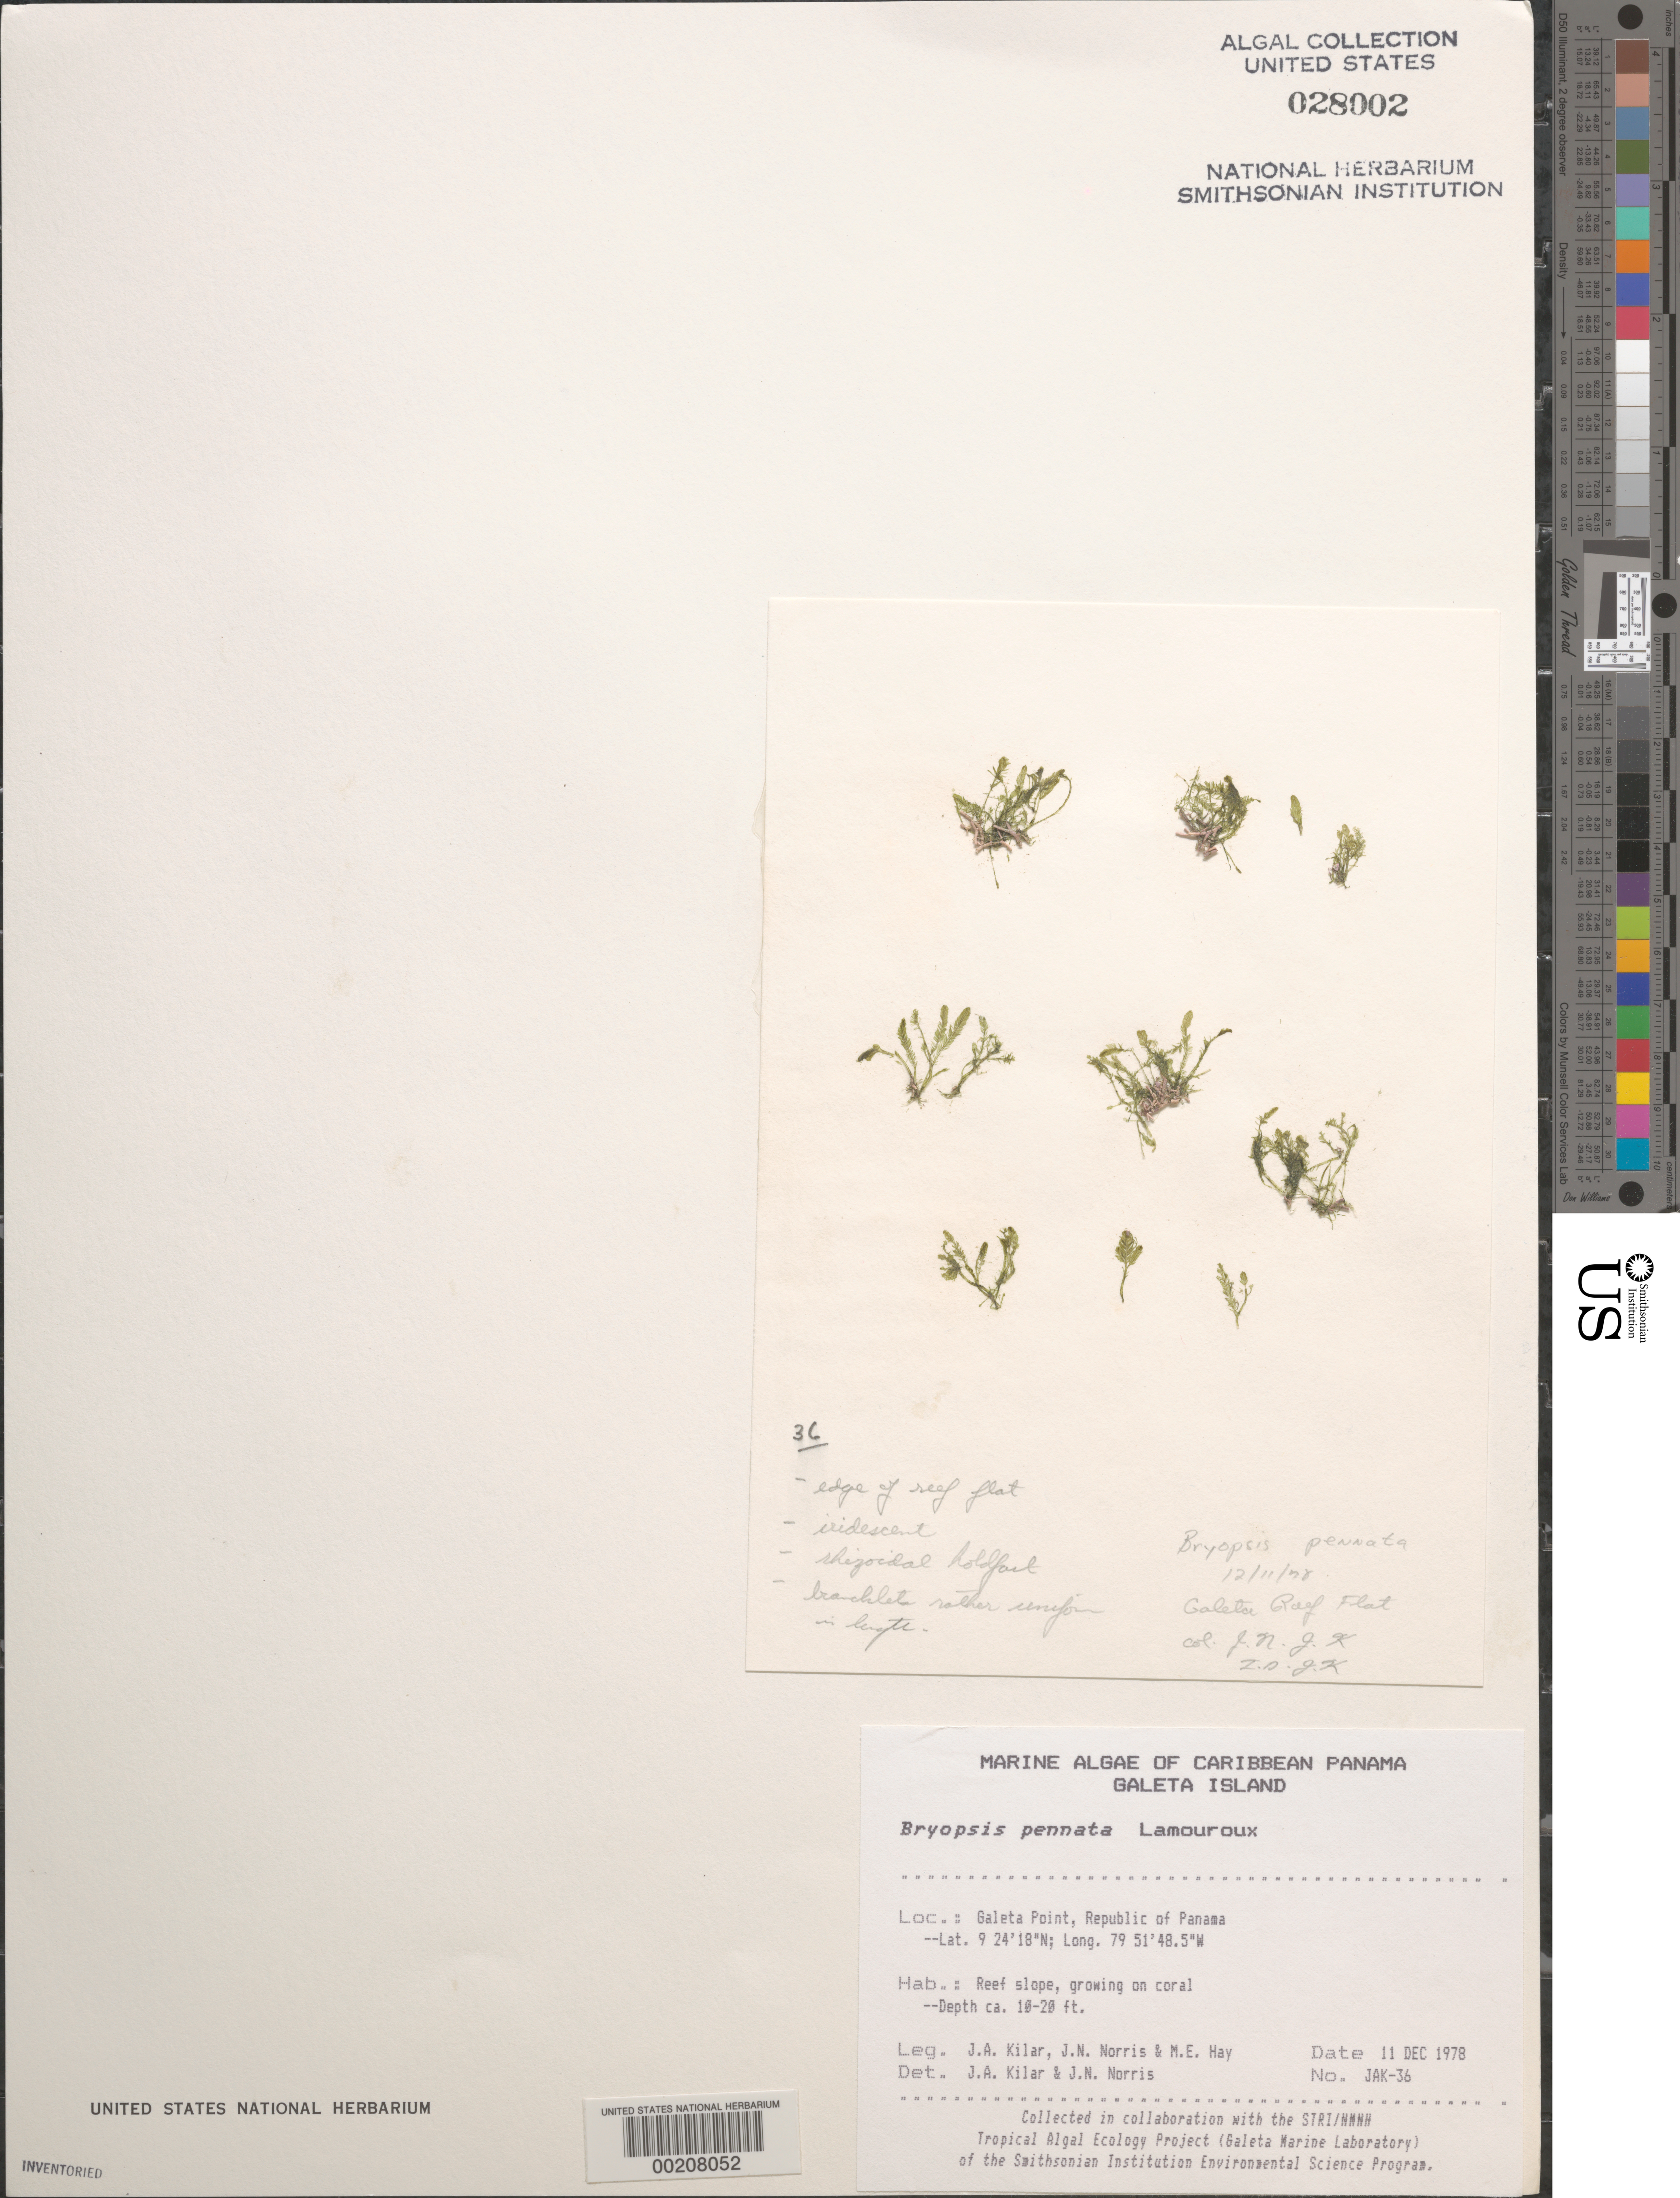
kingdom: Plantae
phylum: Chlorophyta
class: Ulvophyceae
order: Bryopsidales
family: Bryopsidaceae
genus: Bryopsis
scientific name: Bryopsis pennata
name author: J.V.Lamouroux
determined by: Kilar, J. A.; Norris, J. N.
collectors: J. A. Kilar, J. N. Norris & M. E. Hay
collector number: JAK-36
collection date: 1978-12-11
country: Panama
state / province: Colón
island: Galeta Island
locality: Galeta Point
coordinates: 9 24' 18" N, 79 51' 48.5" W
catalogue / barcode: US 28002